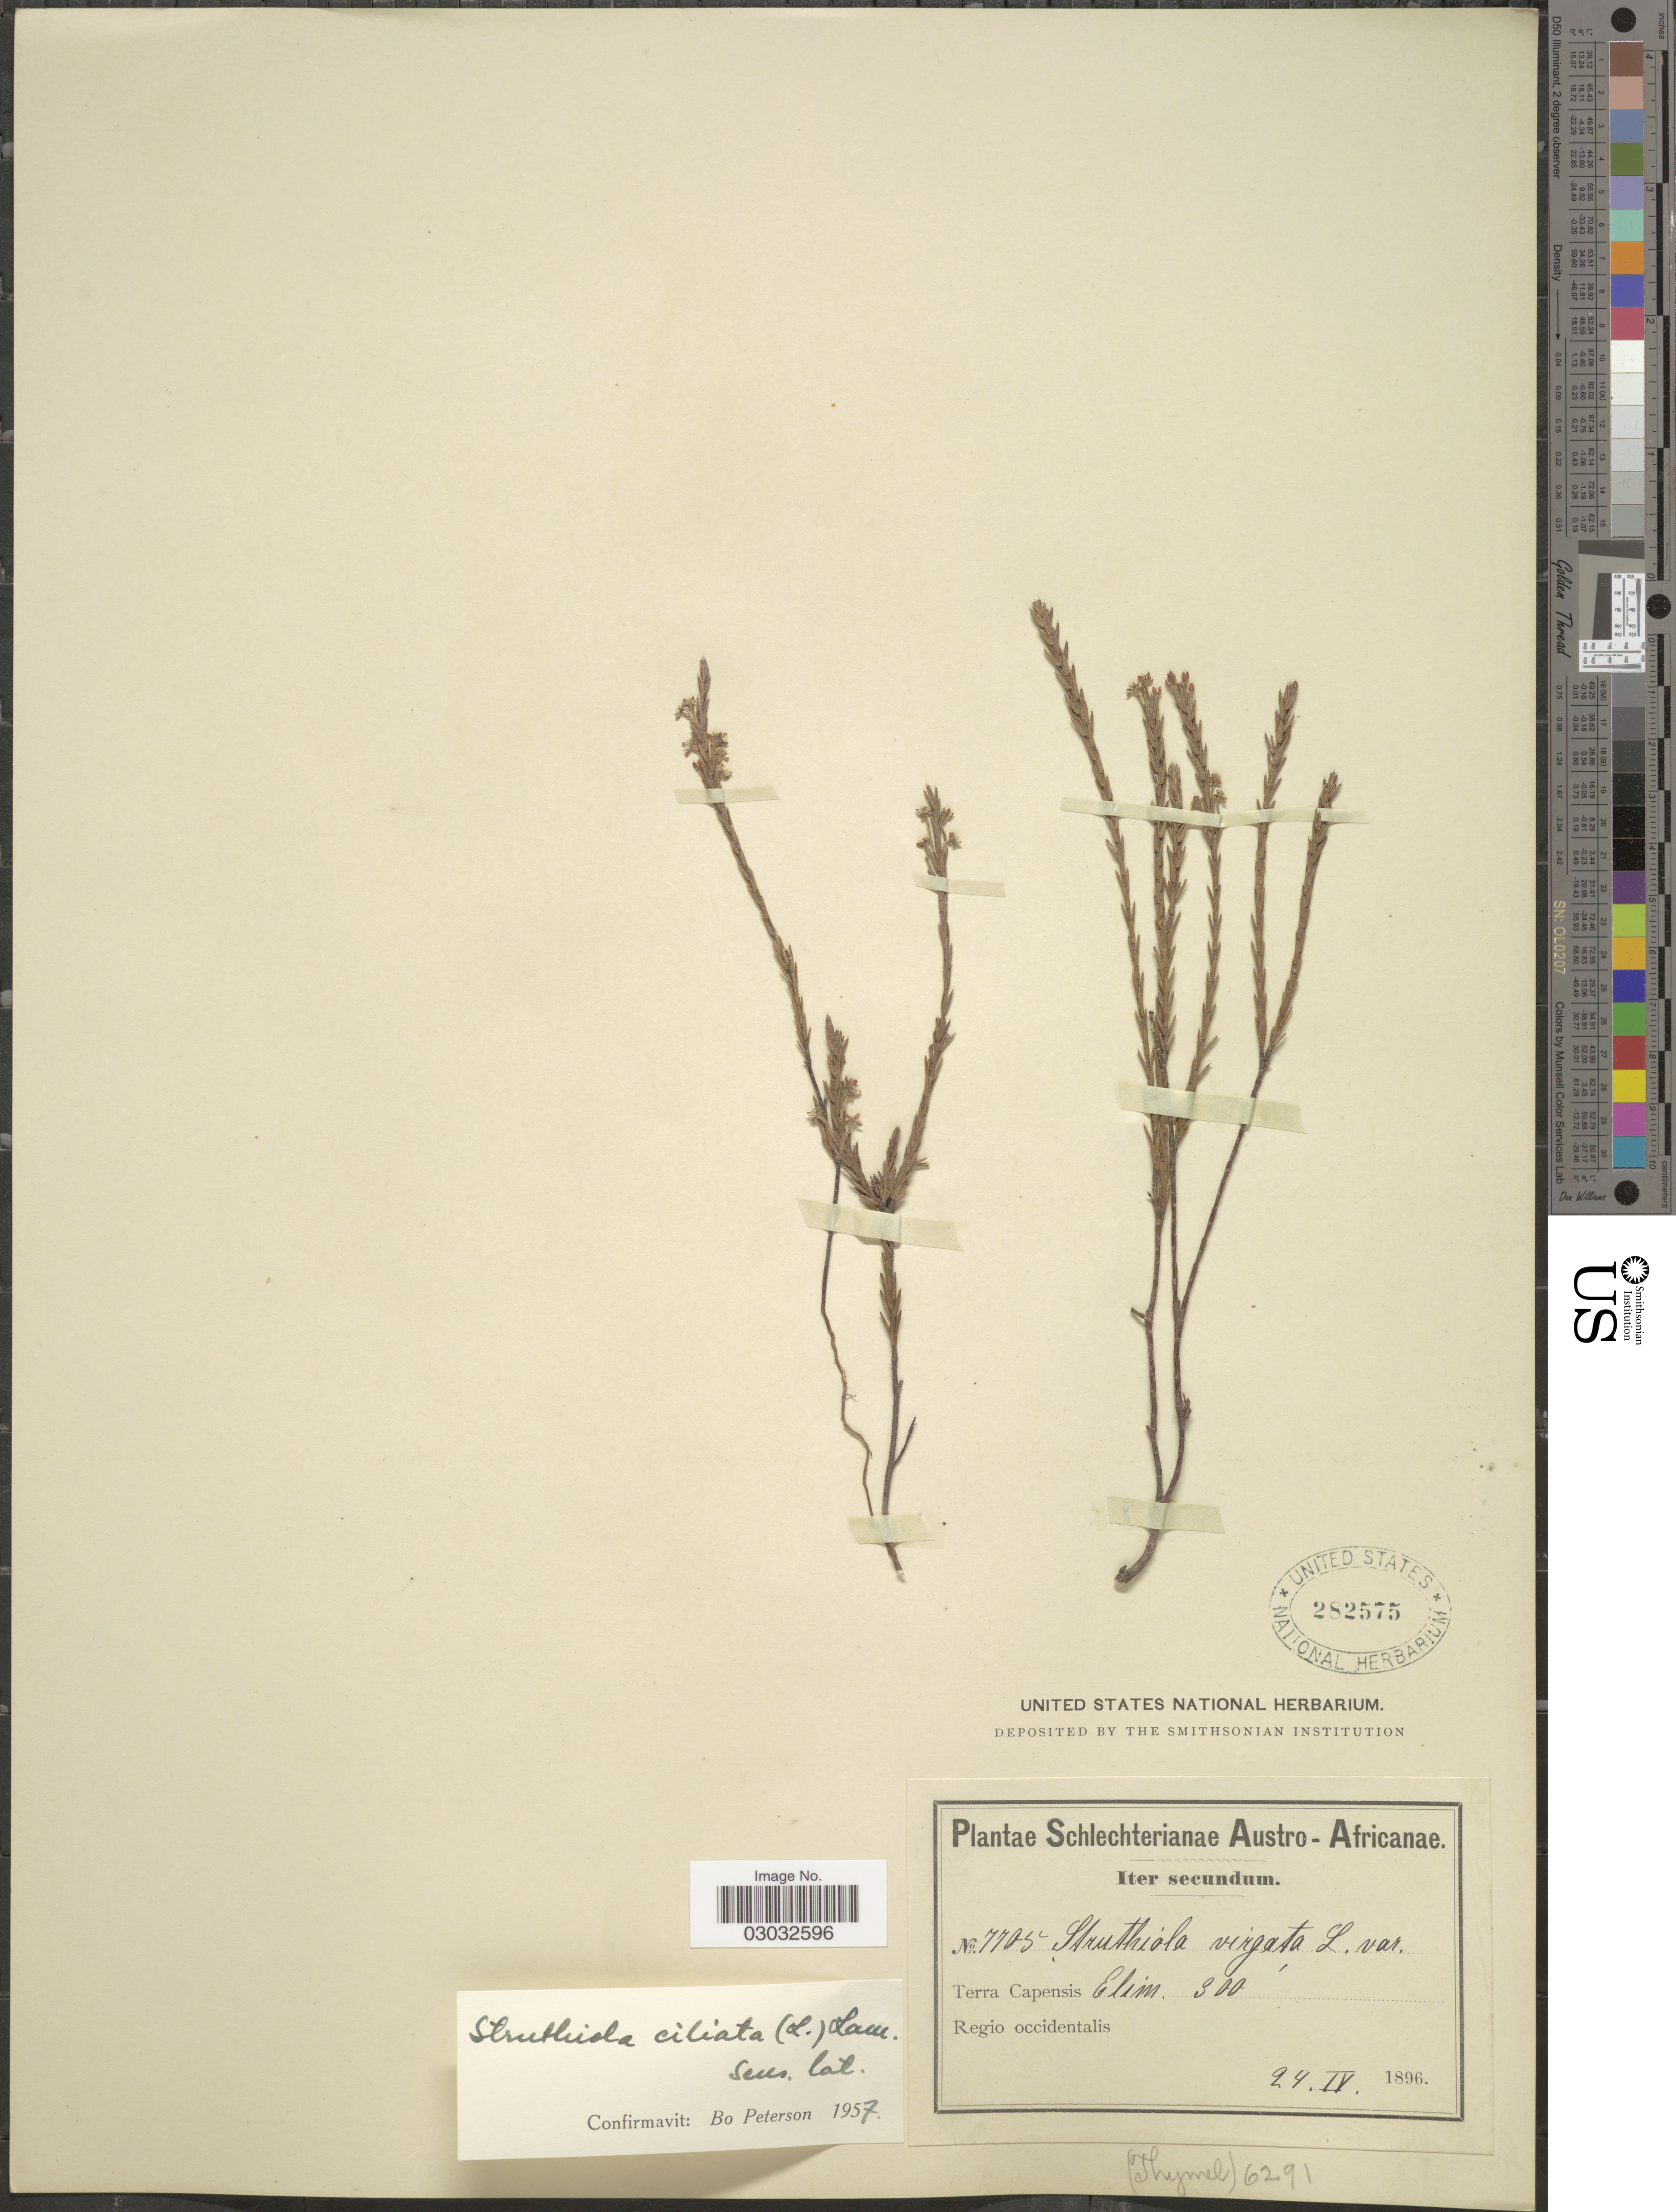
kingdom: Plantae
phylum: Tracheophyta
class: Magnoliopsida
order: Malvales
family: Thymelaeaceae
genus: Struthiola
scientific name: Struthiola ciliata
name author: (L.) Lam.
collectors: Schlechter, --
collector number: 7705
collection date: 1896-04-24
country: South Africa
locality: Austro-Africanae. Terra Capensis. Regio occidentalis. Elim.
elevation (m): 244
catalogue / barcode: US 282575